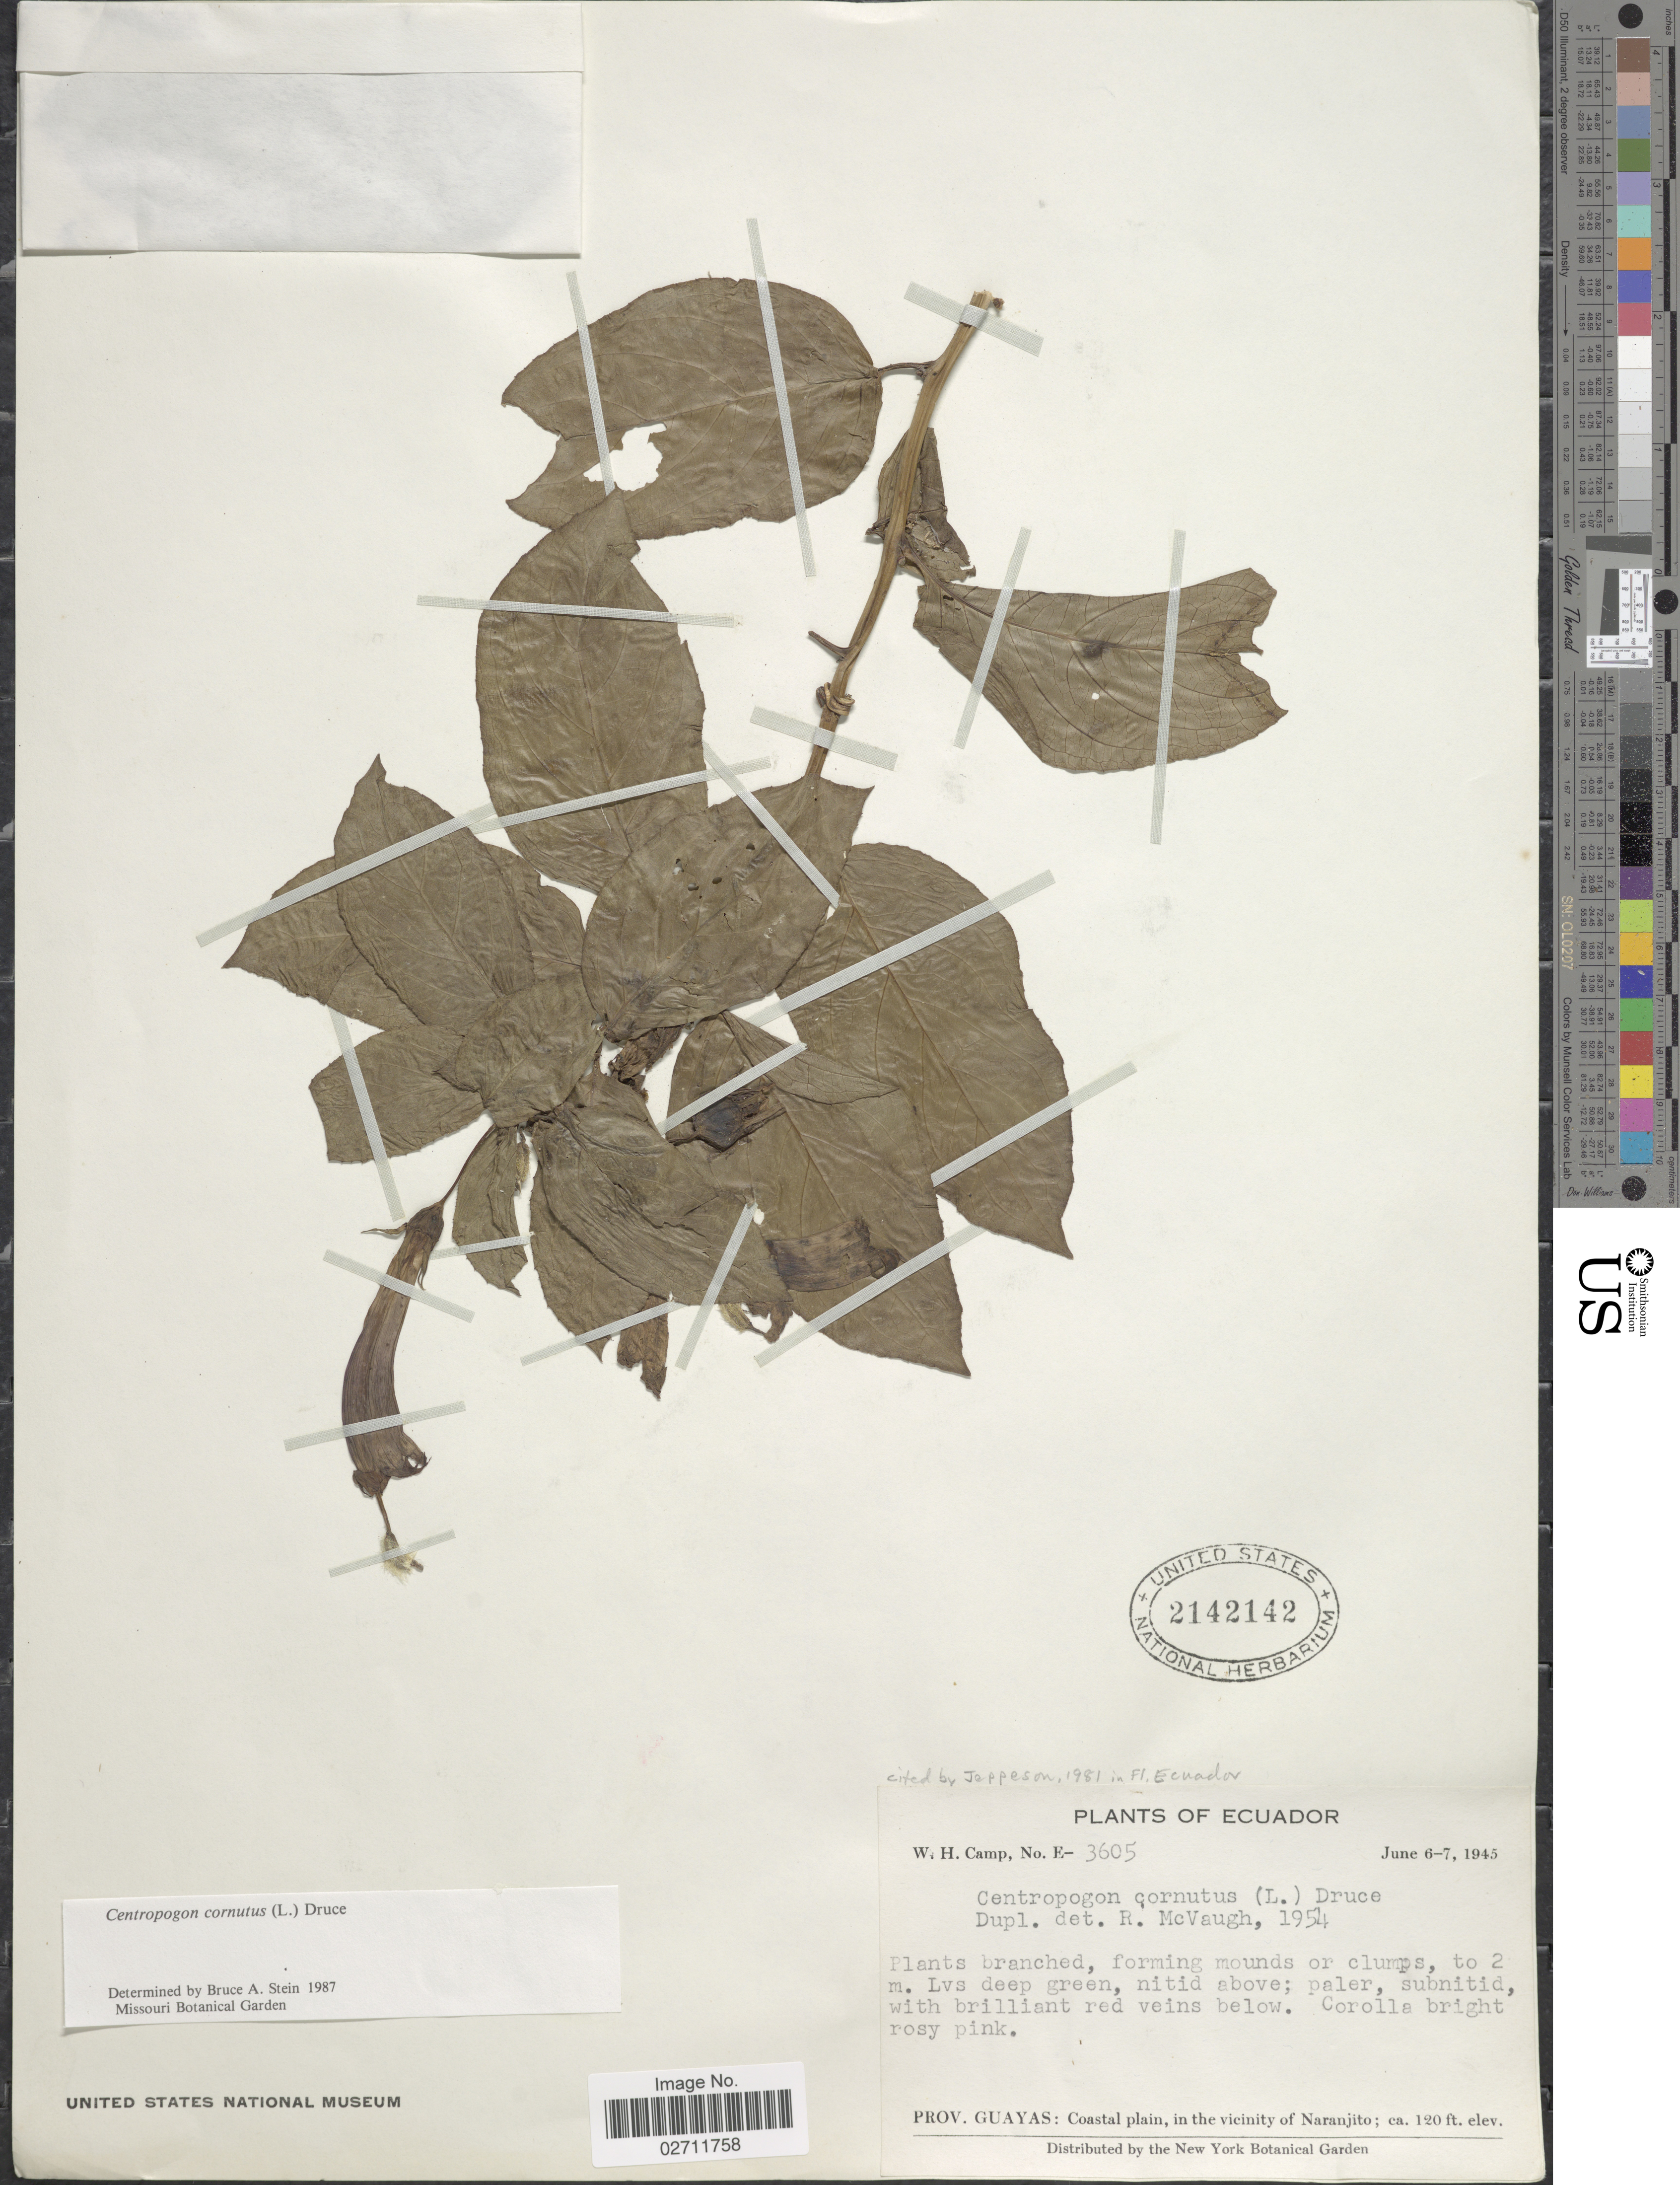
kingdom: Plantae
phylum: Tracheophyta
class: Magnoliopsida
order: Asterales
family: Campanulaceae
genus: Centropogon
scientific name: Centropogon cornutus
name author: (L.) Druce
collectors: W. H. Camp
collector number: E-3605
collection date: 1945-06-06/1945-06-07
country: Ecuador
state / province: Guayas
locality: Coastal plain, in the vicinity of Naranjito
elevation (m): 37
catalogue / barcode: US 2142142